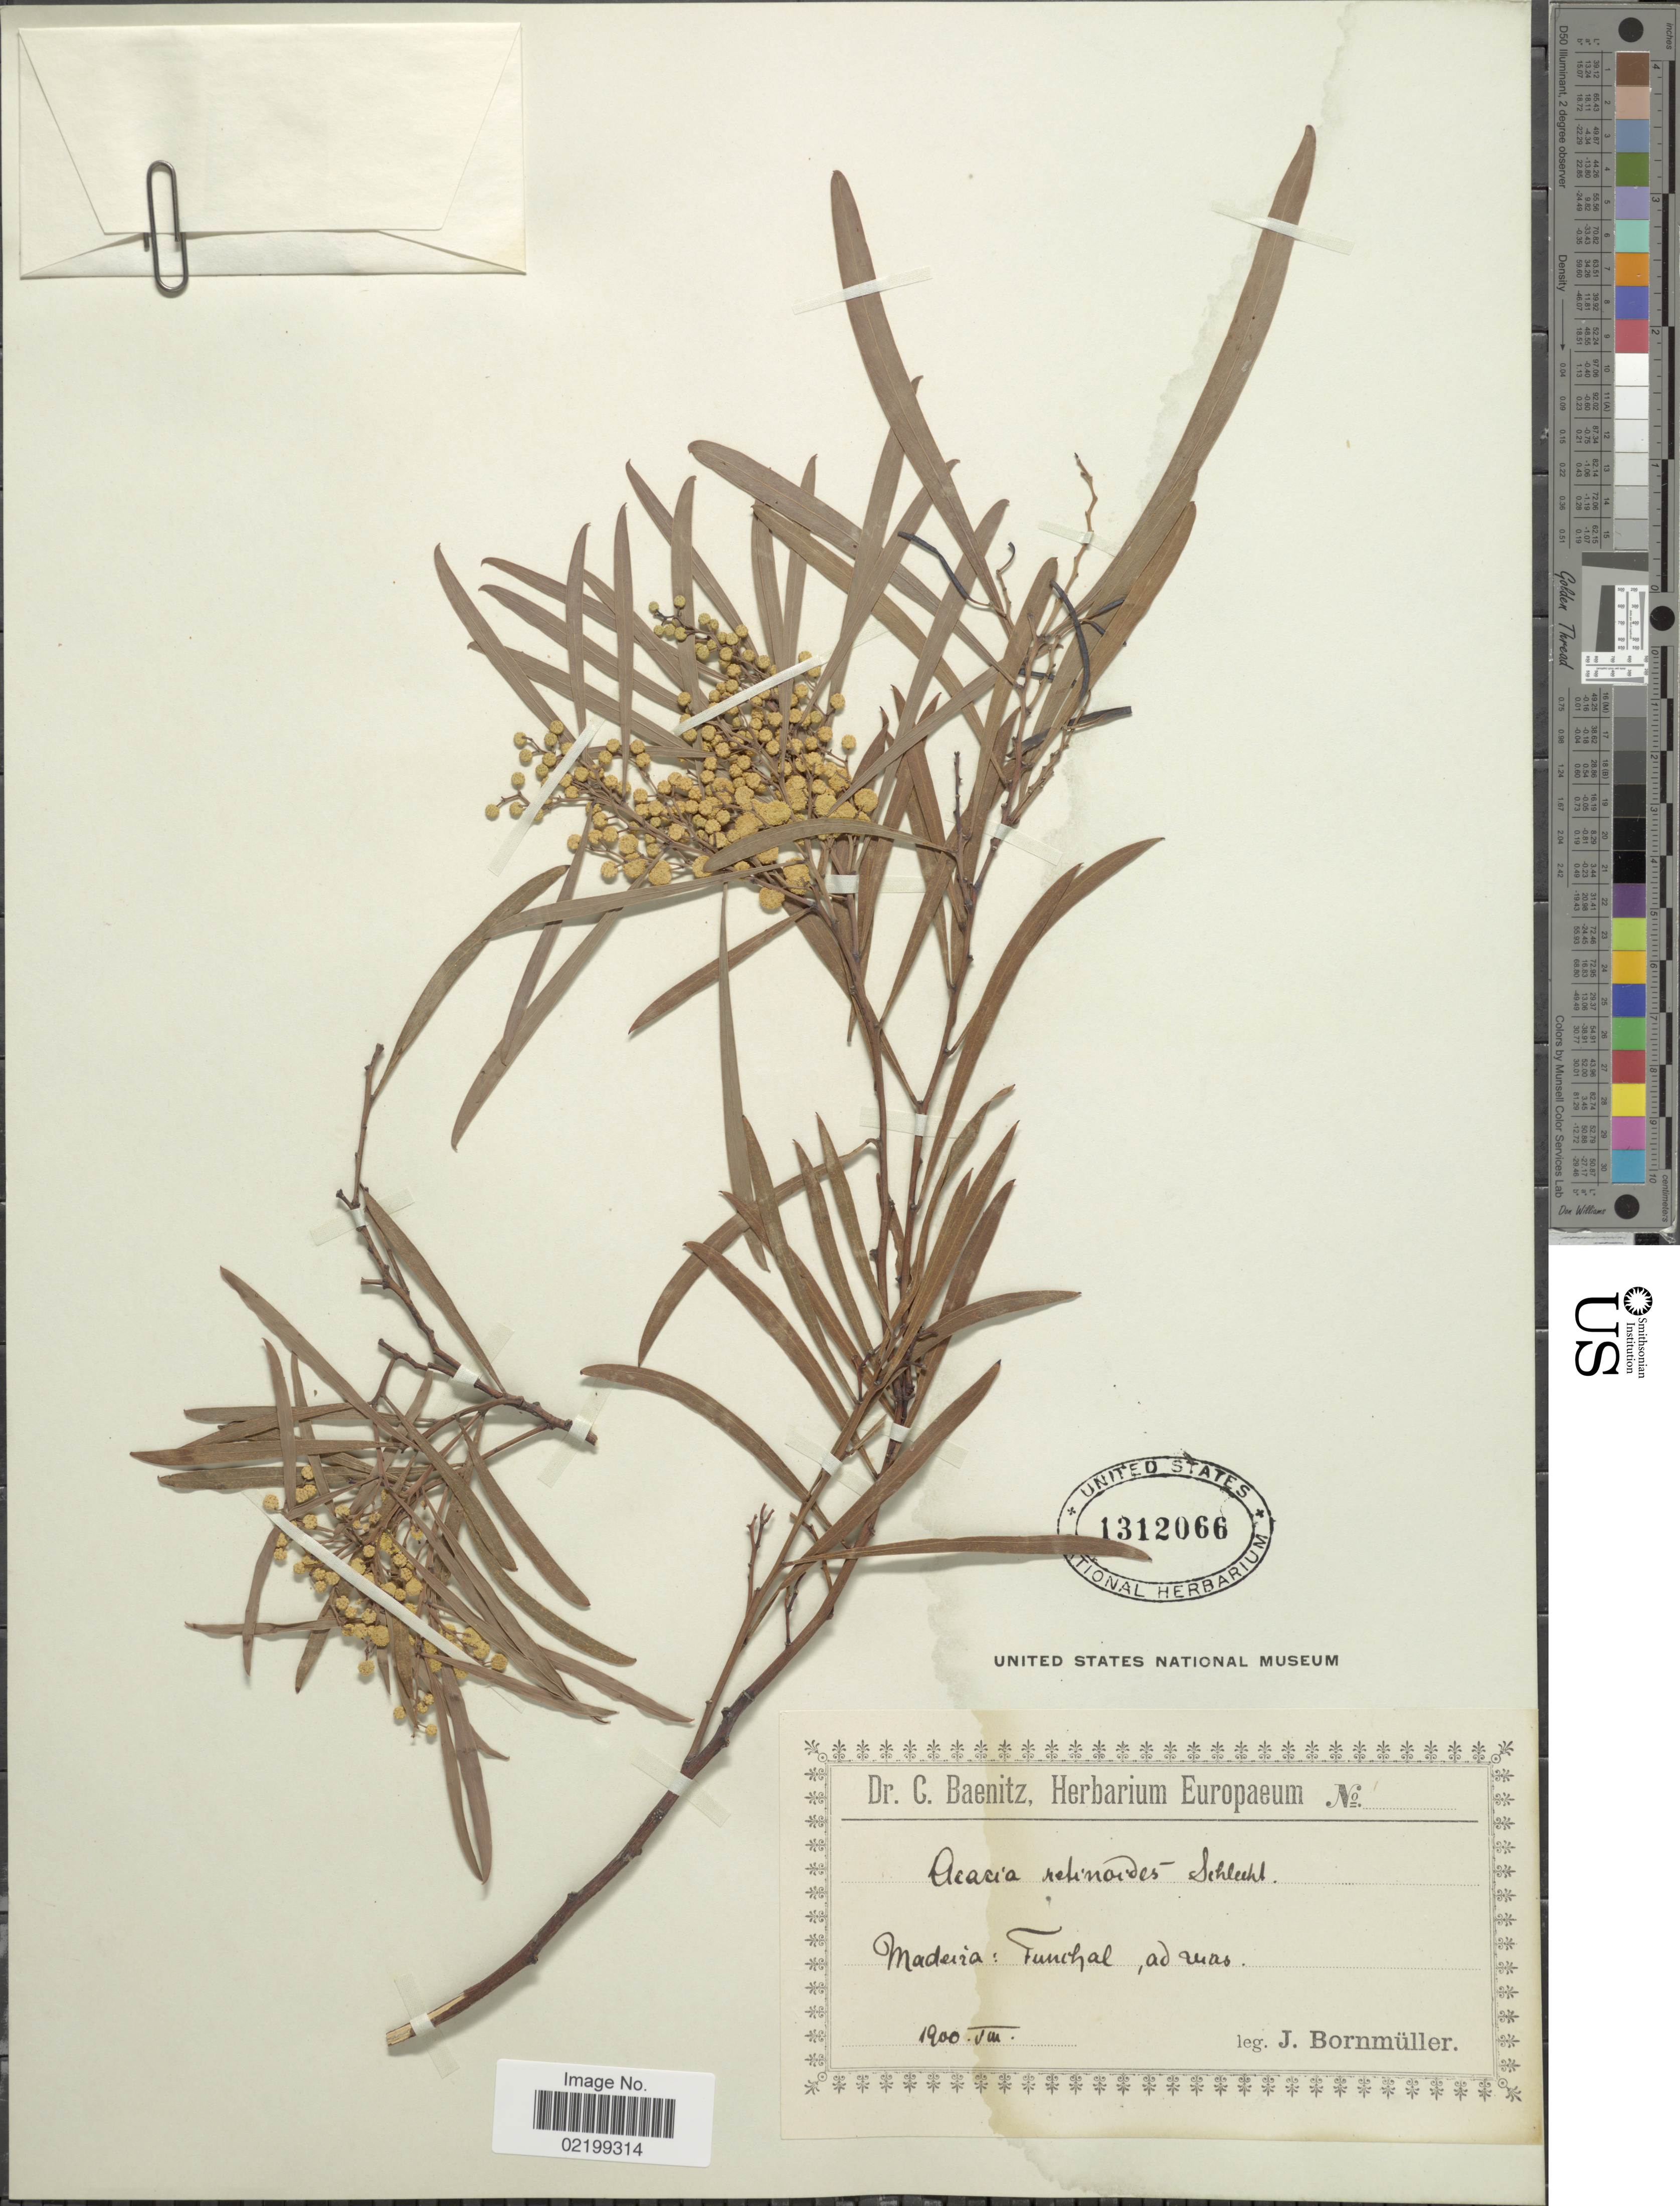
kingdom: Plantae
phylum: Tracheophyta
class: Magnoliopsida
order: Fabales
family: Fabaceae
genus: Acacia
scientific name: Acacia retinodes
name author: Schltdl.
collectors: J. Bornmueller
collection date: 1900-08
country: Portugal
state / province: Madeira (Aut. Reg.)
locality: Turizal, ad vias [interpreted]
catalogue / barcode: US 1312066